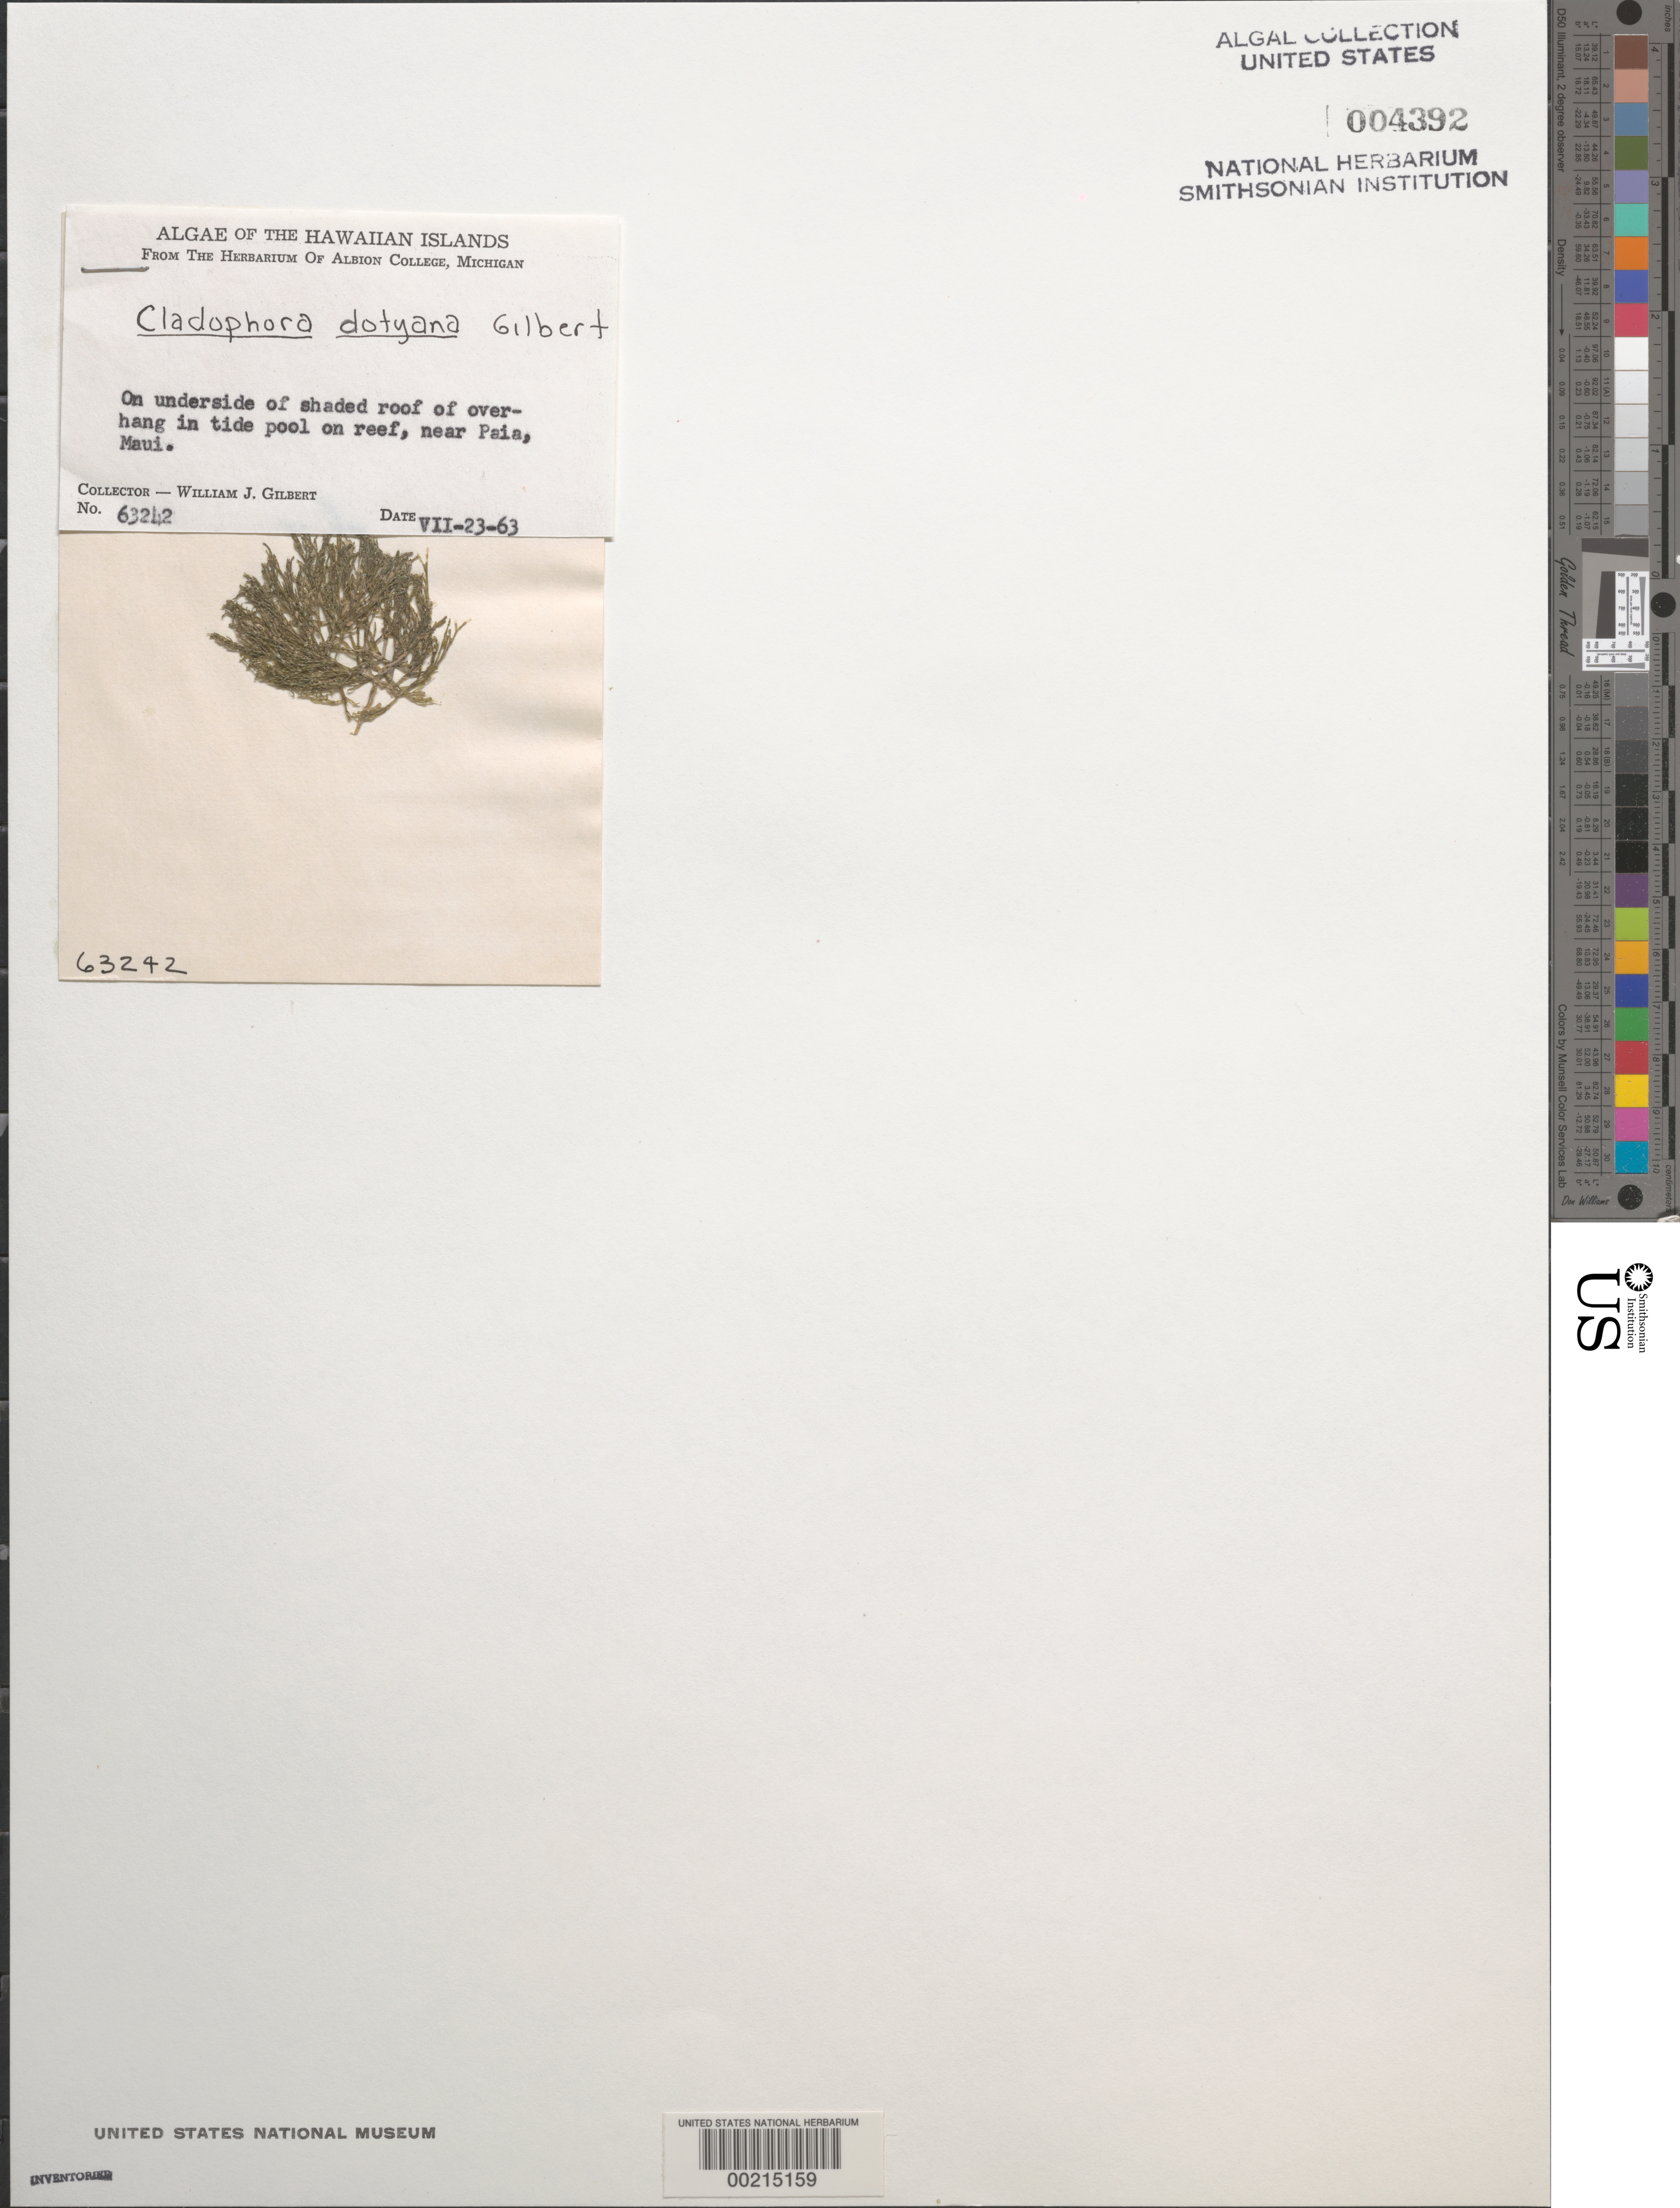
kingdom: Plantae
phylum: Chlorophyta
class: Ulvophyceae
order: Cladophorales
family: Cladophoraceae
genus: Lychaete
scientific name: Lychaete dotyana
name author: (W.J. Gilbert) M.J. Wynne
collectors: W. J. Gilbert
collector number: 63242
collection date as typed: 23 Jul 1963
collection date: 1963-07-23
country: United States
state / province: Hawaii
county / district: Maui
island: Maui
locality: Near Paia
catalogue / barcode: US 4392